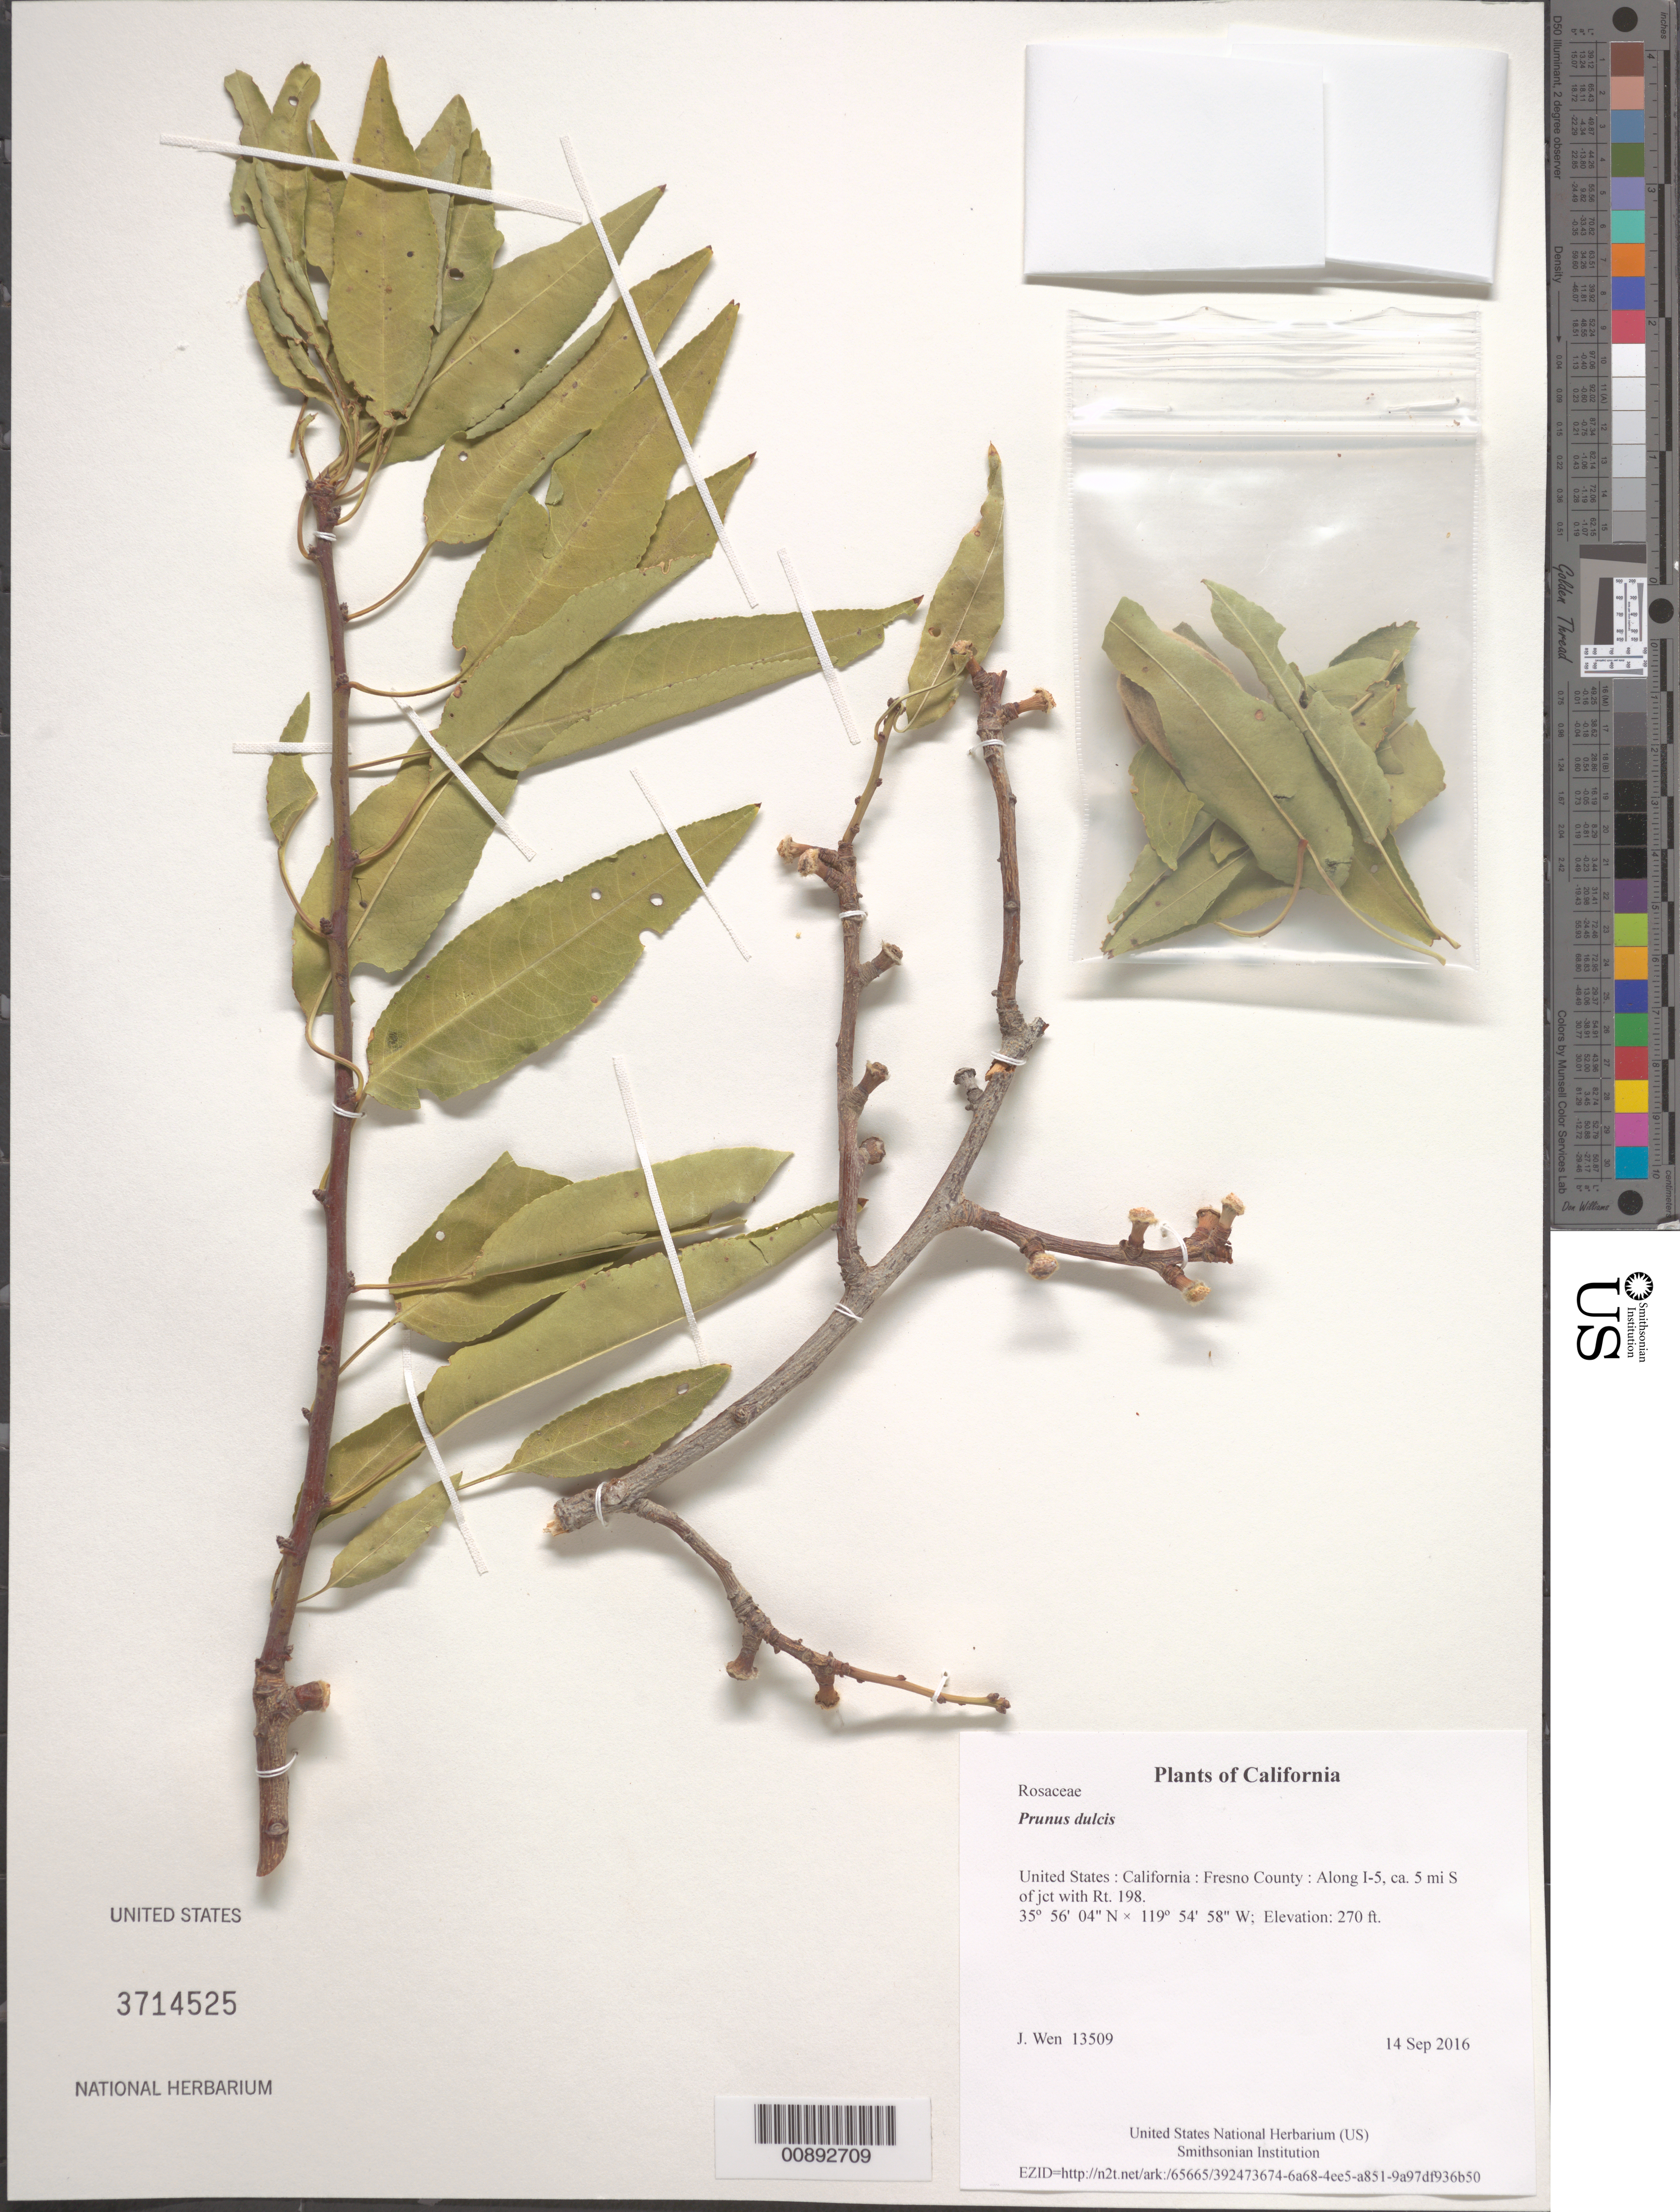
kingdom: Plantae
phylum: Tracheophyta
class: Magnoliopsida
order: Rosales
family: Rosaceae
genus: Prunus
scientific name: Prunus dulcis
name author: (Mill.) D.A. Webb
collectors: J. Wen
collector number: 13509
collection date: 2016-09-14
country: United States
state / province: California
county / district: Fresno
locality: Along I-5, ca. 5 mi S of jct with Rt. 198.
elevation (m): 82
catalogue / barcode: US 3714525